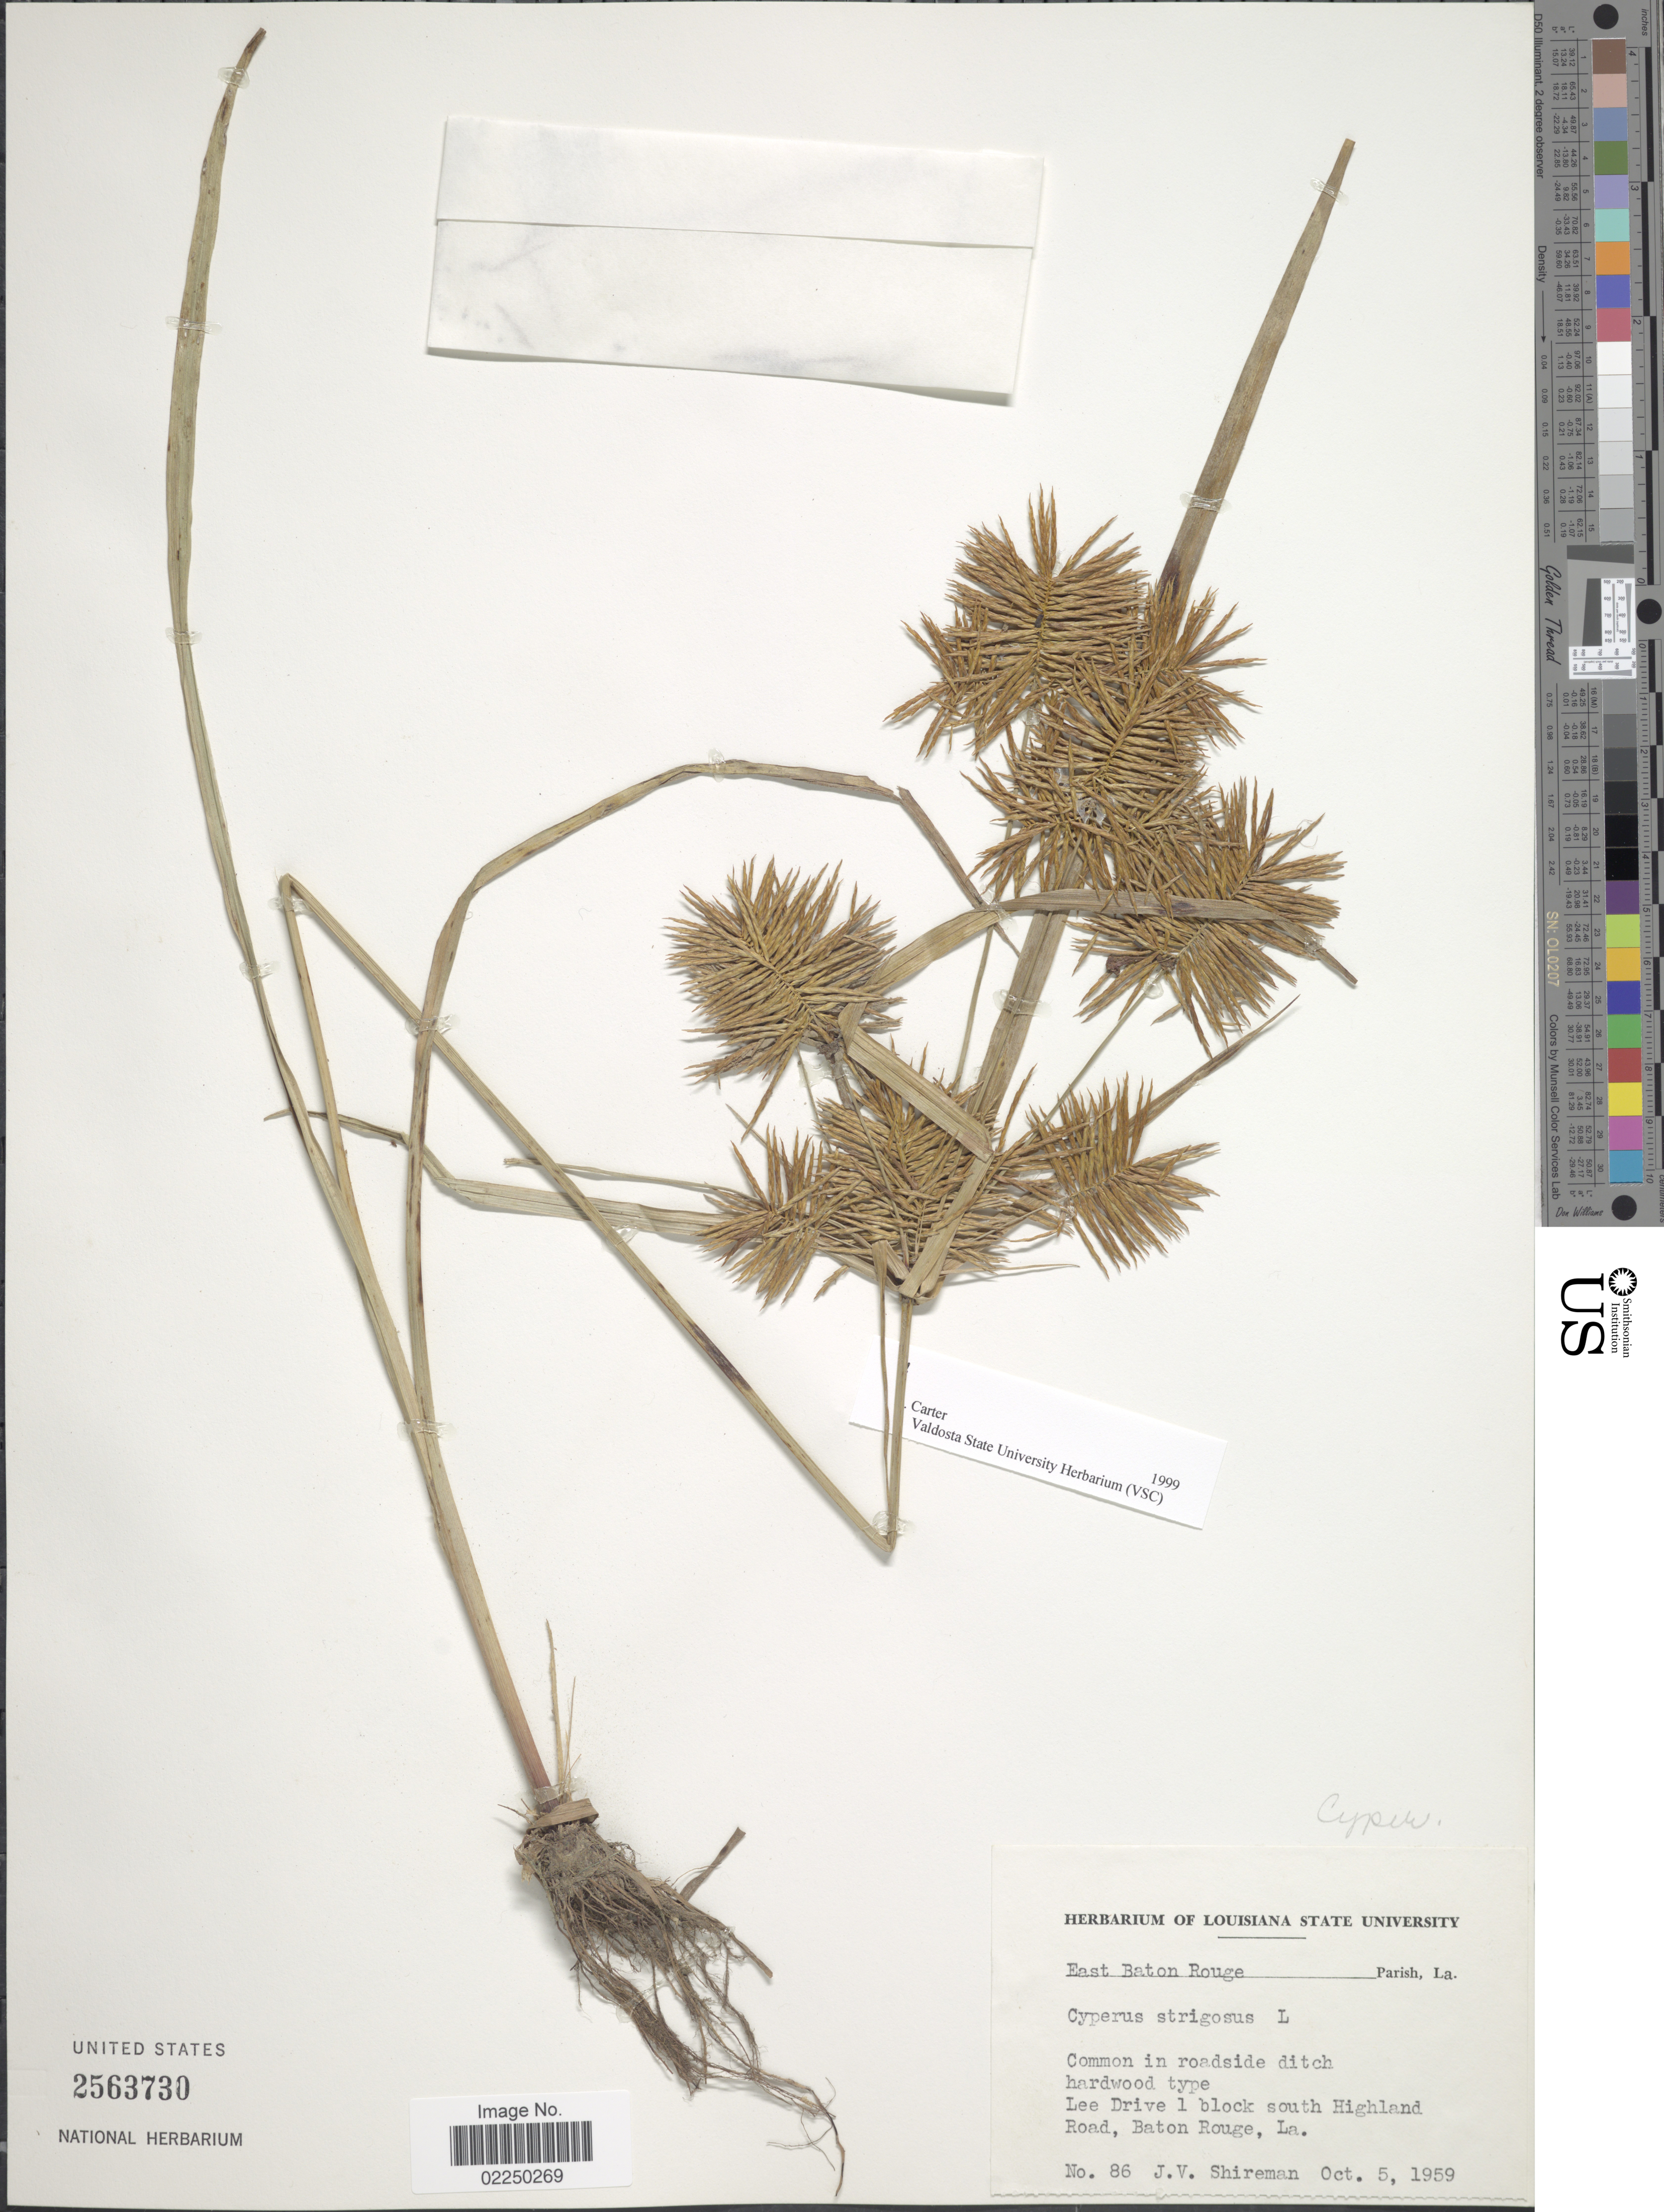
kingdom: Plantae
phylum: Tracheophyta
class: Liliopsida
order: Poales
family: Cyperaceae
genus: Cyperus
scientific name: Cyperus strigosus L.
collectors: J. Shireman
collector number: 86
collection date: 1959-10-05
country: United States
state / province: Louisiana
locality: East Baton Rouge, Parish, in roadside ditch, Lee Drive 1 block south Highland Road, Baton Rouge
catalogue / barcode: US 2563730